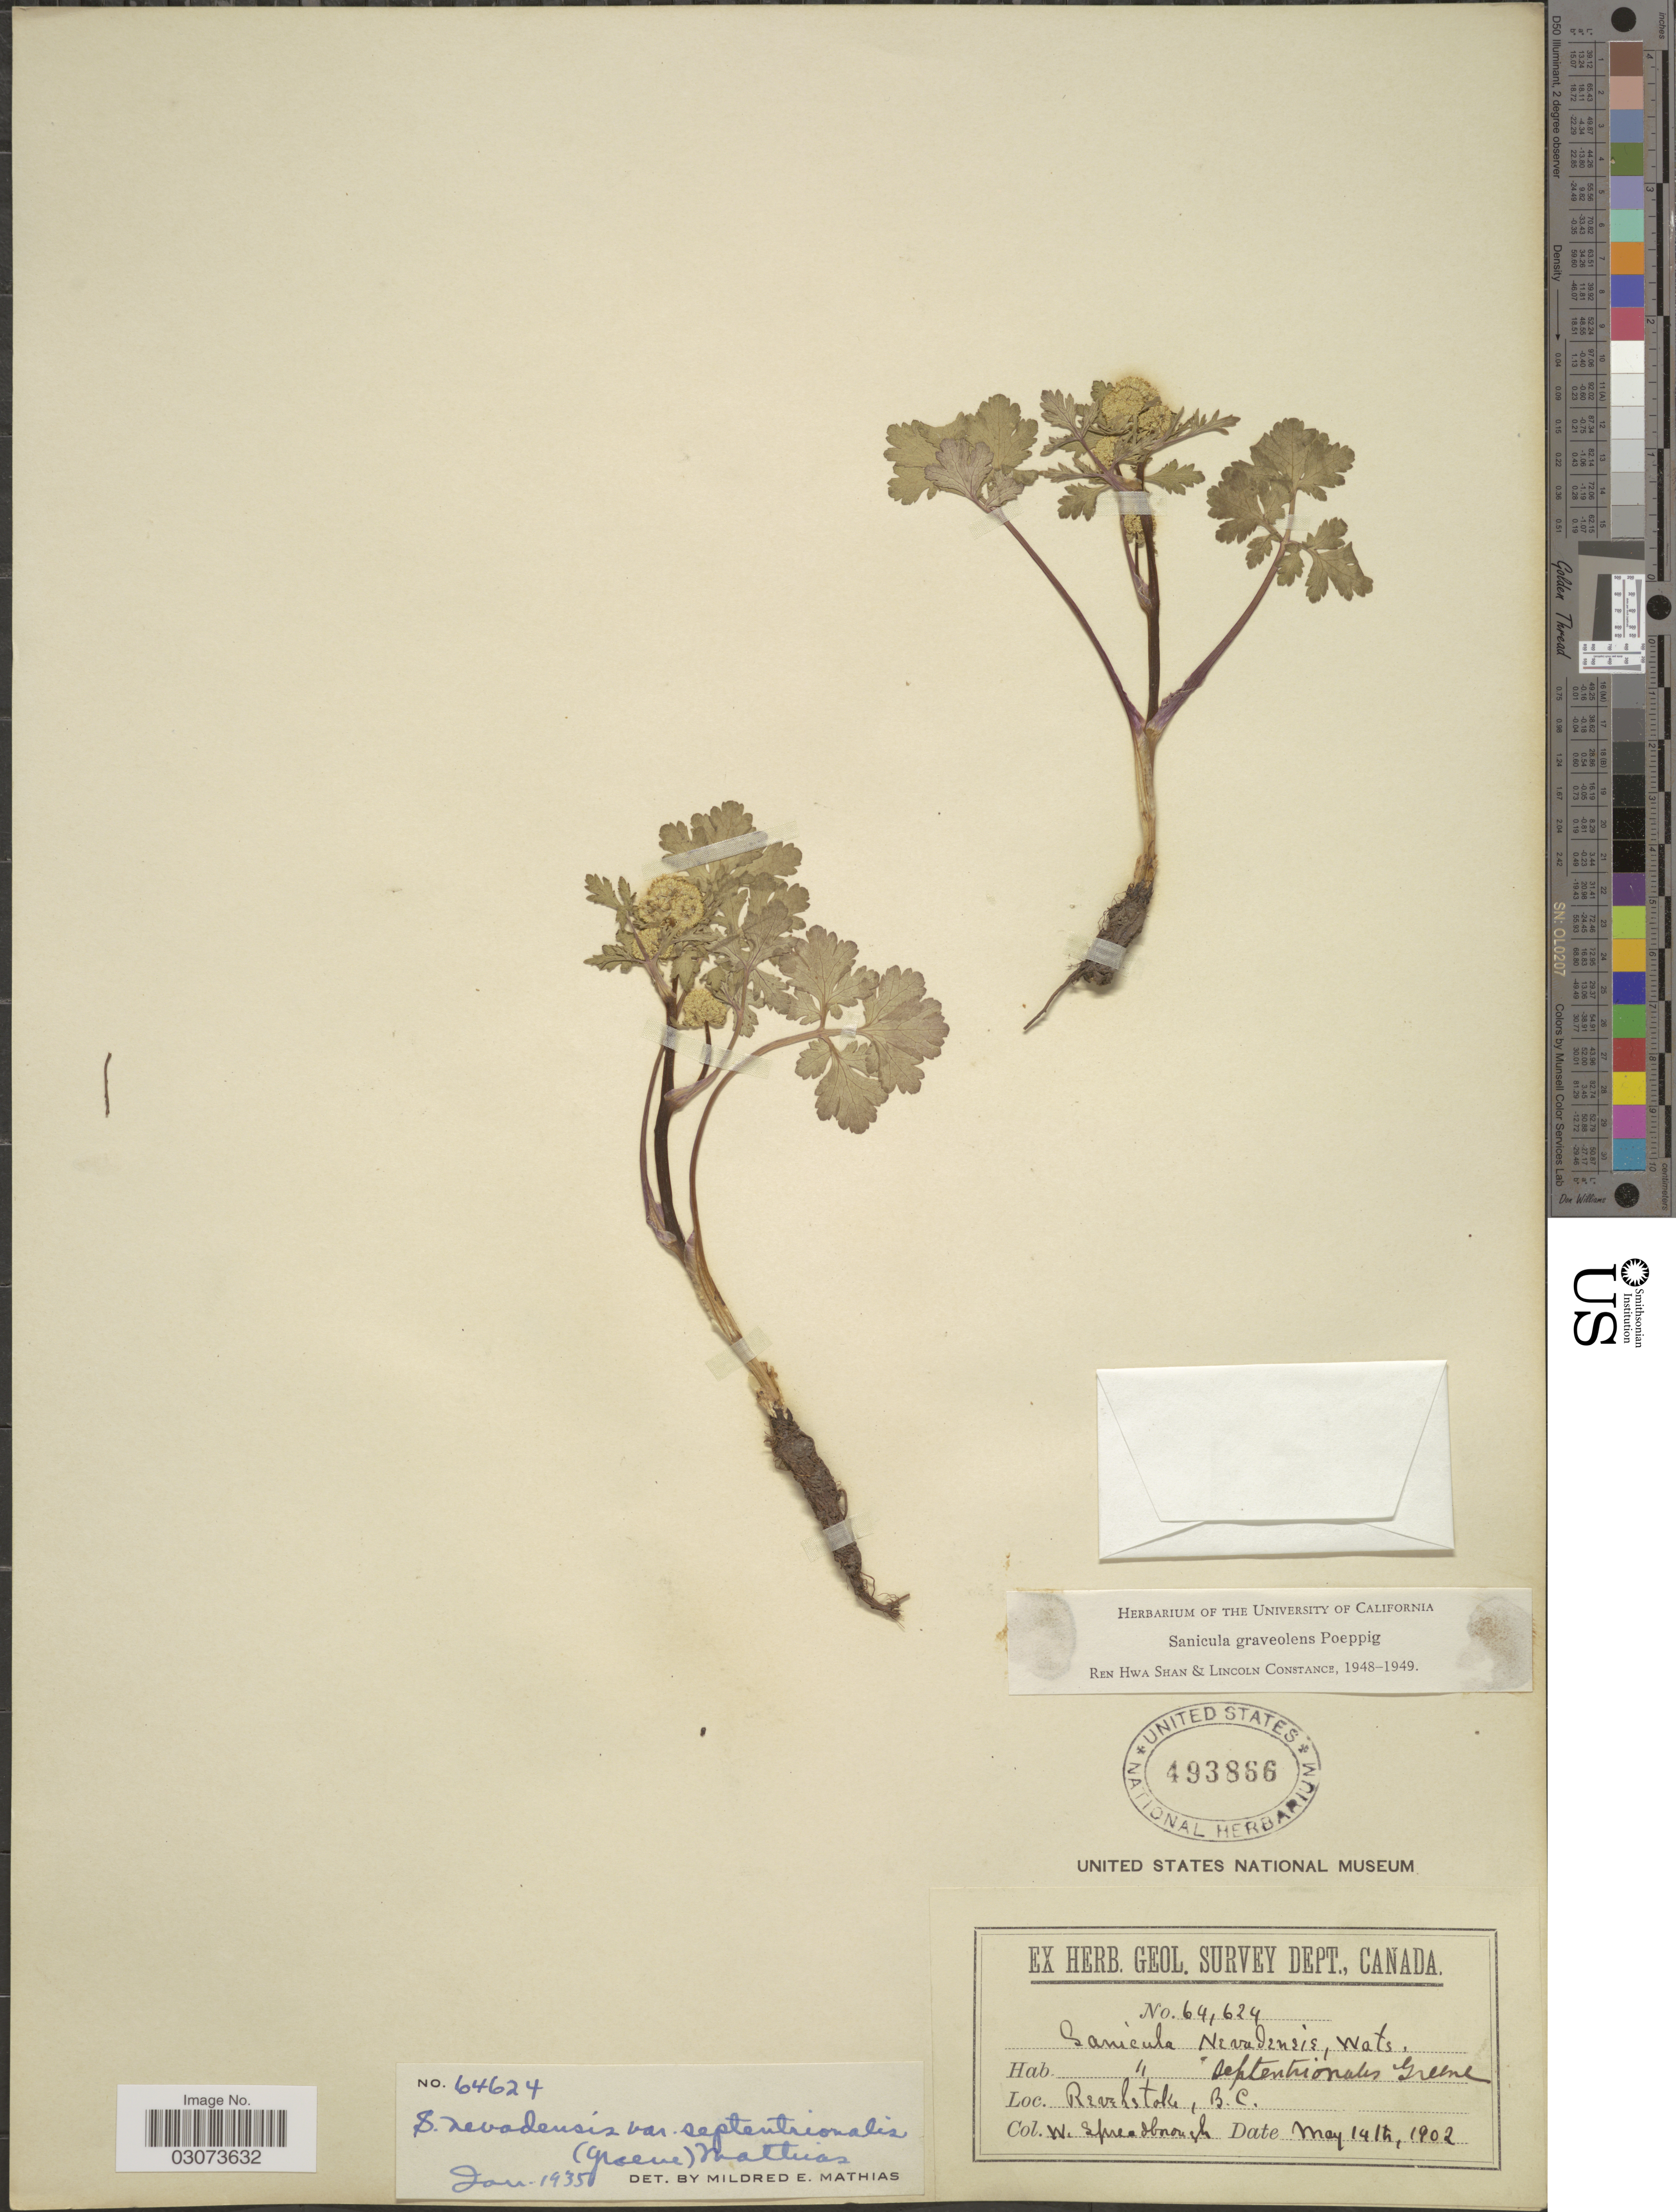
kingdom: Plantae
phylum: Tracheophyta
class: Magnoliopsida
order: Apiales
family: Apiaceae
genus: Sanicula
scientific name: Sanicula graveolens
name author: Poepp. ex DC.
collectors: W. Spreadborough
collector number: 64624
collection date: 1902-05-14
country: Canada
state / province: British Columbia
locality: Revelstoke.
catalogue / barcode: US 493866